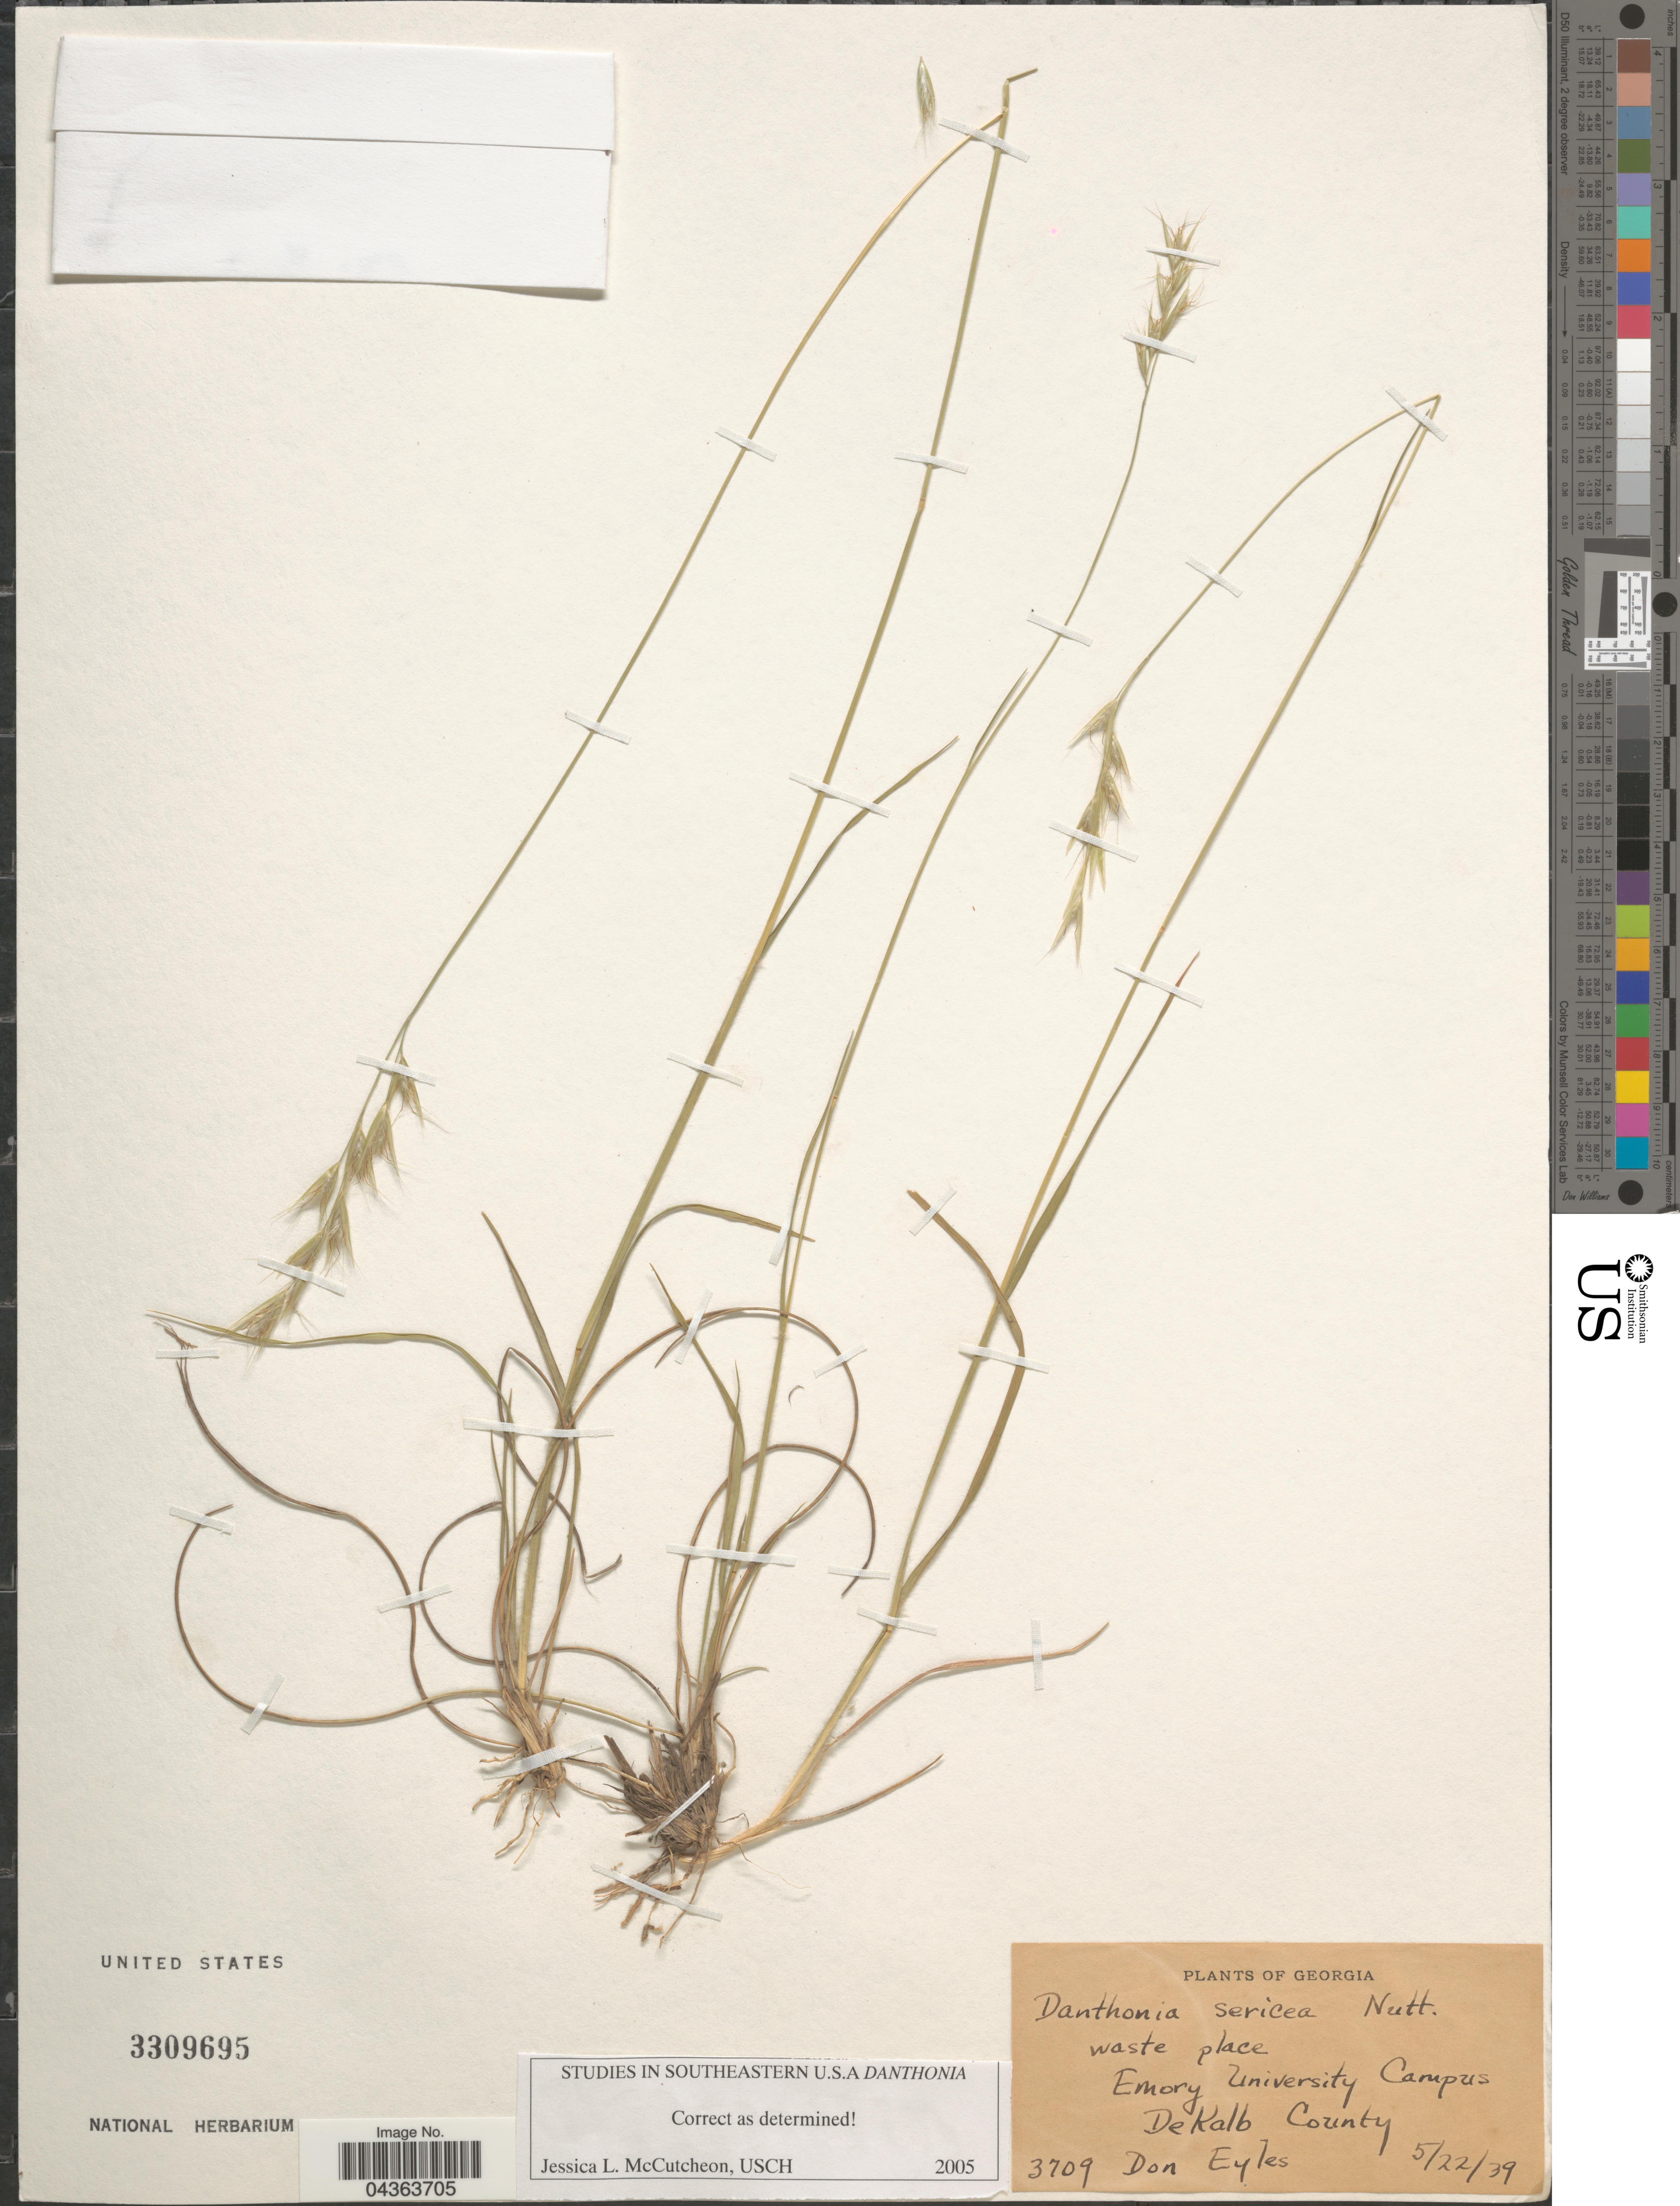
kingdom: Plantae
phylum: Tracheophyta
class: Liliopsida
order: Poales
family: Poaceae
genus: Danthonia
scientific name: Danthonia sericea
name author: Nutt.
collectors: D. Eyles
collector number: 3709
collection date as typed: Transcribed d/m/y: 22/5/39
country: United States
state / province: Georgia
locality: Emory University Campus. DeKalb County.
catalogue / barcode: US 3309695